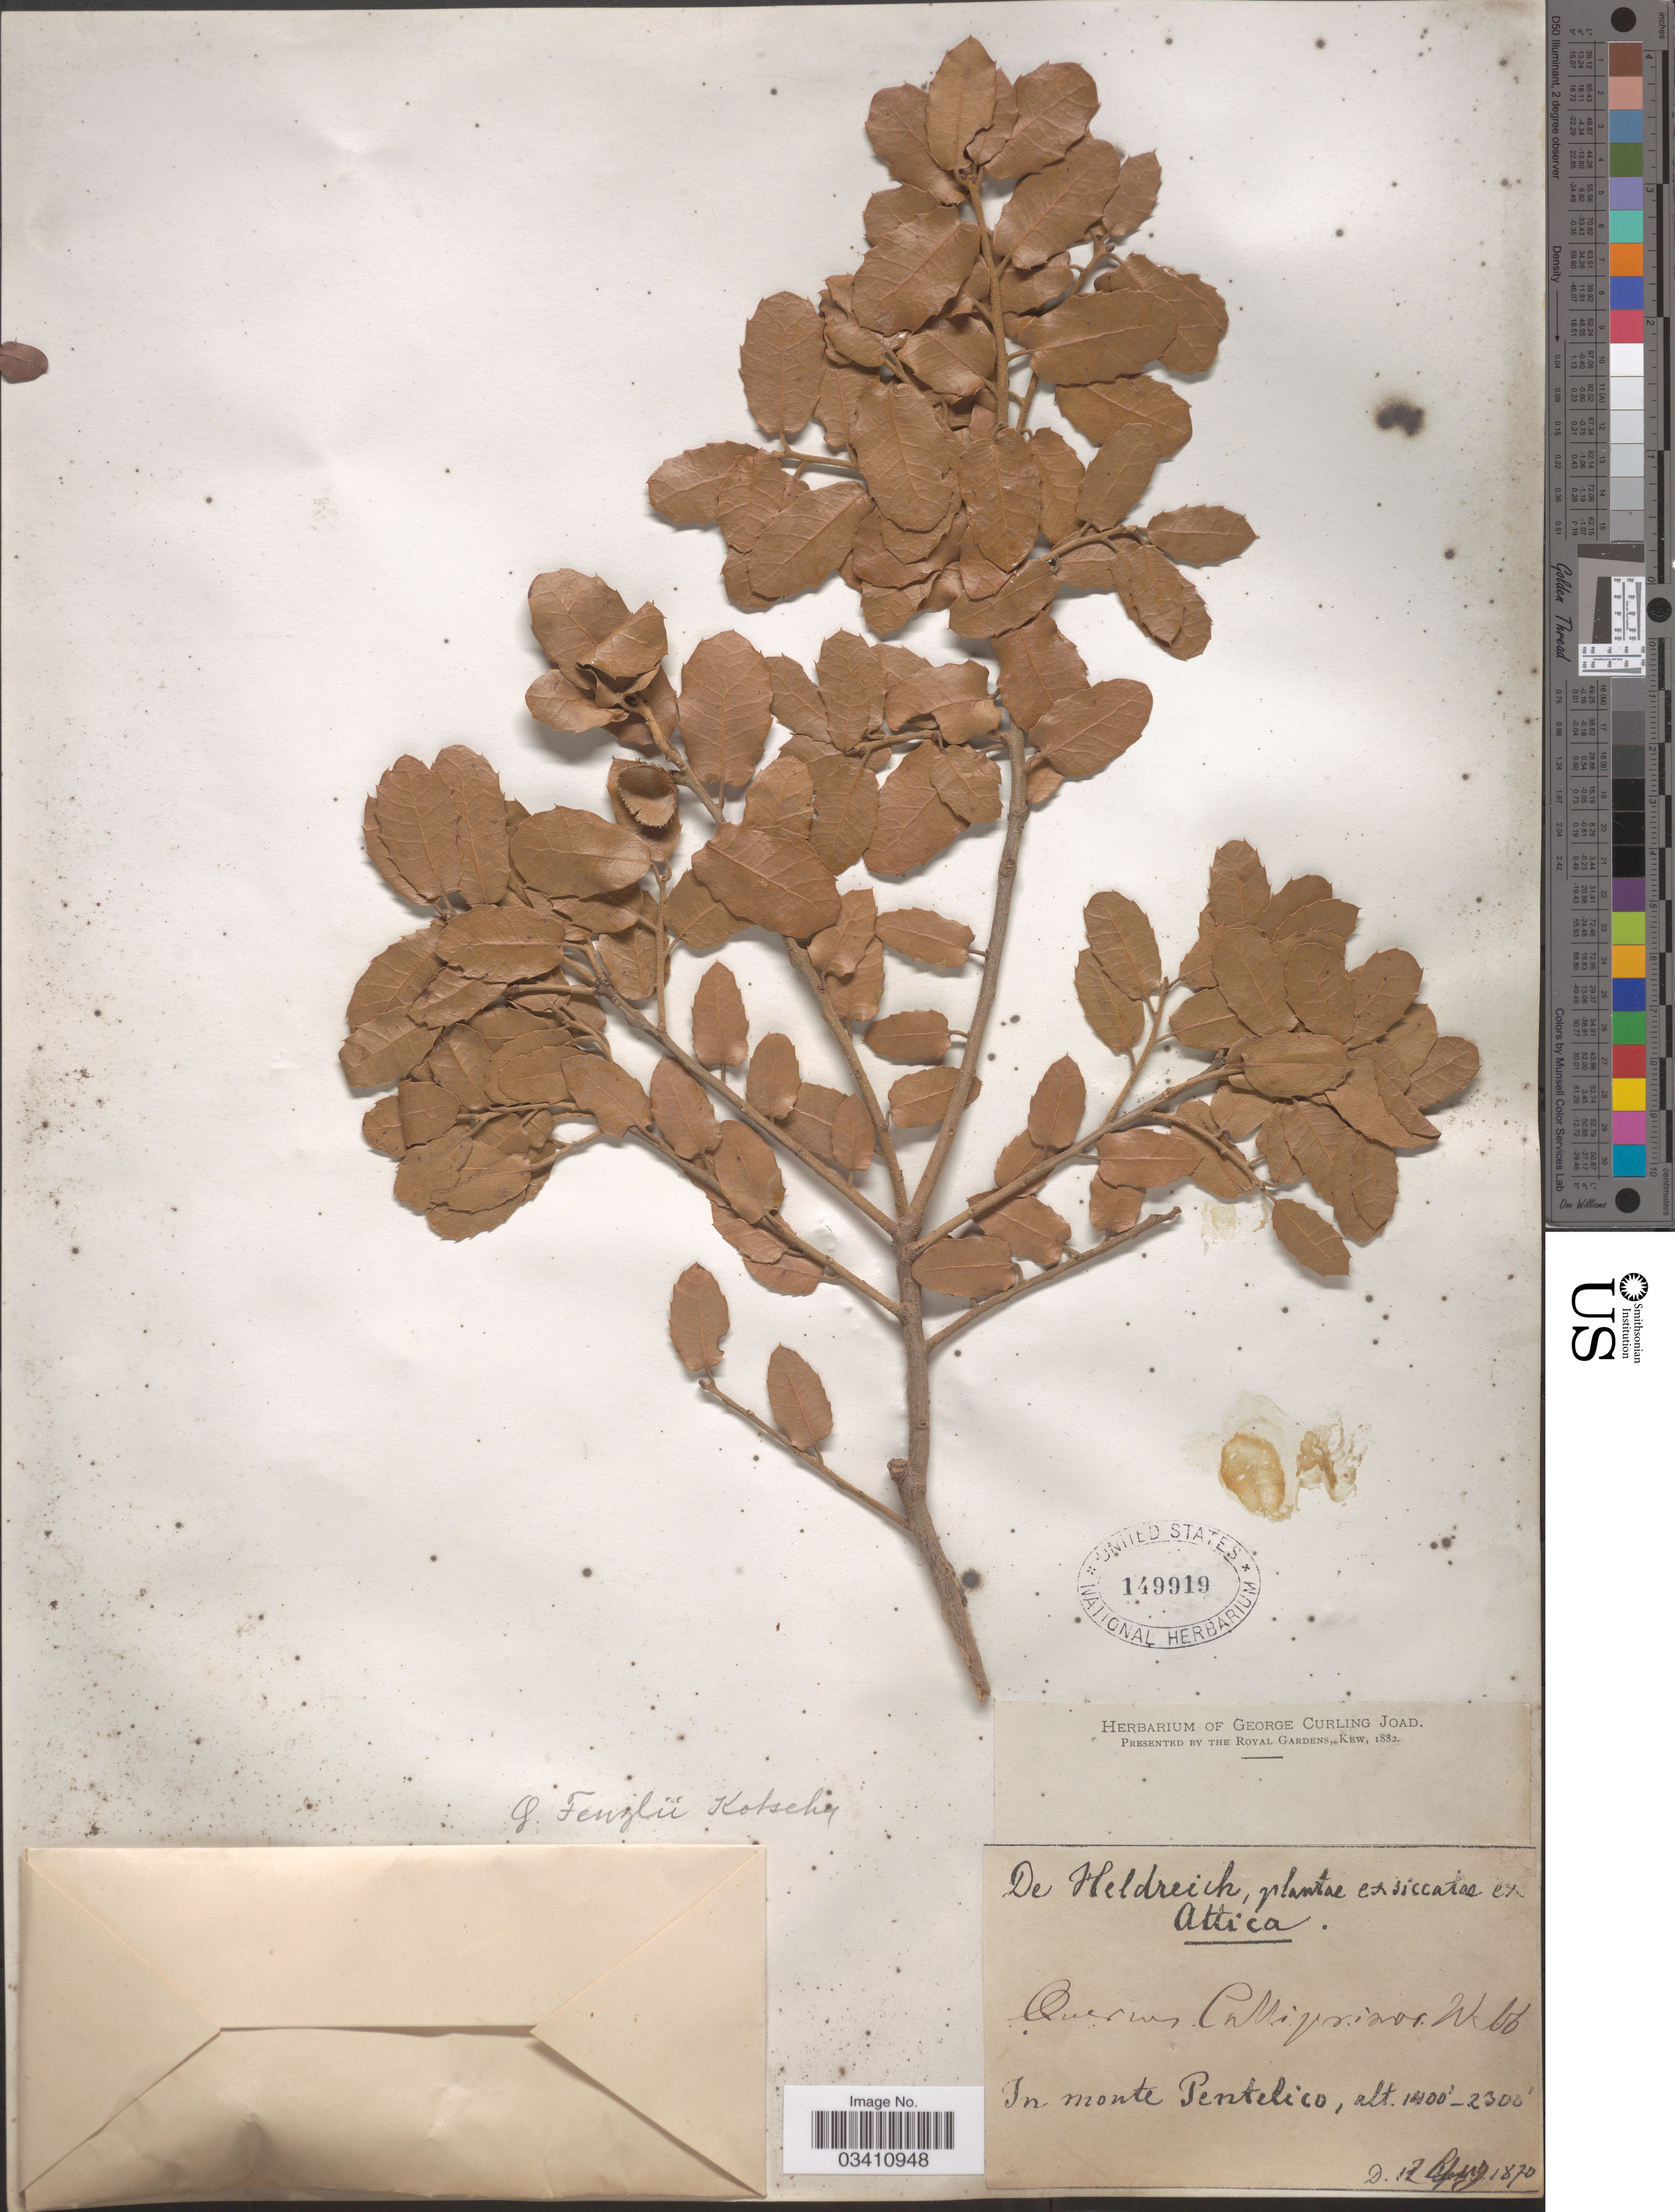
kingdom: Plantae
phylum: Tracheophyta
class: Magnoliopsida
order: Fagales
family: Fagaceae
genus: Quercus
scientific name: Quercus fenzlii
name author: Kotschy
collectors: -. De Heldreich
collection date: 1870-08-12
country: Greece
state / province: Attica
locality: In monte Pentelico.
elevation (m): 427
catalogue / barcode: US 149919